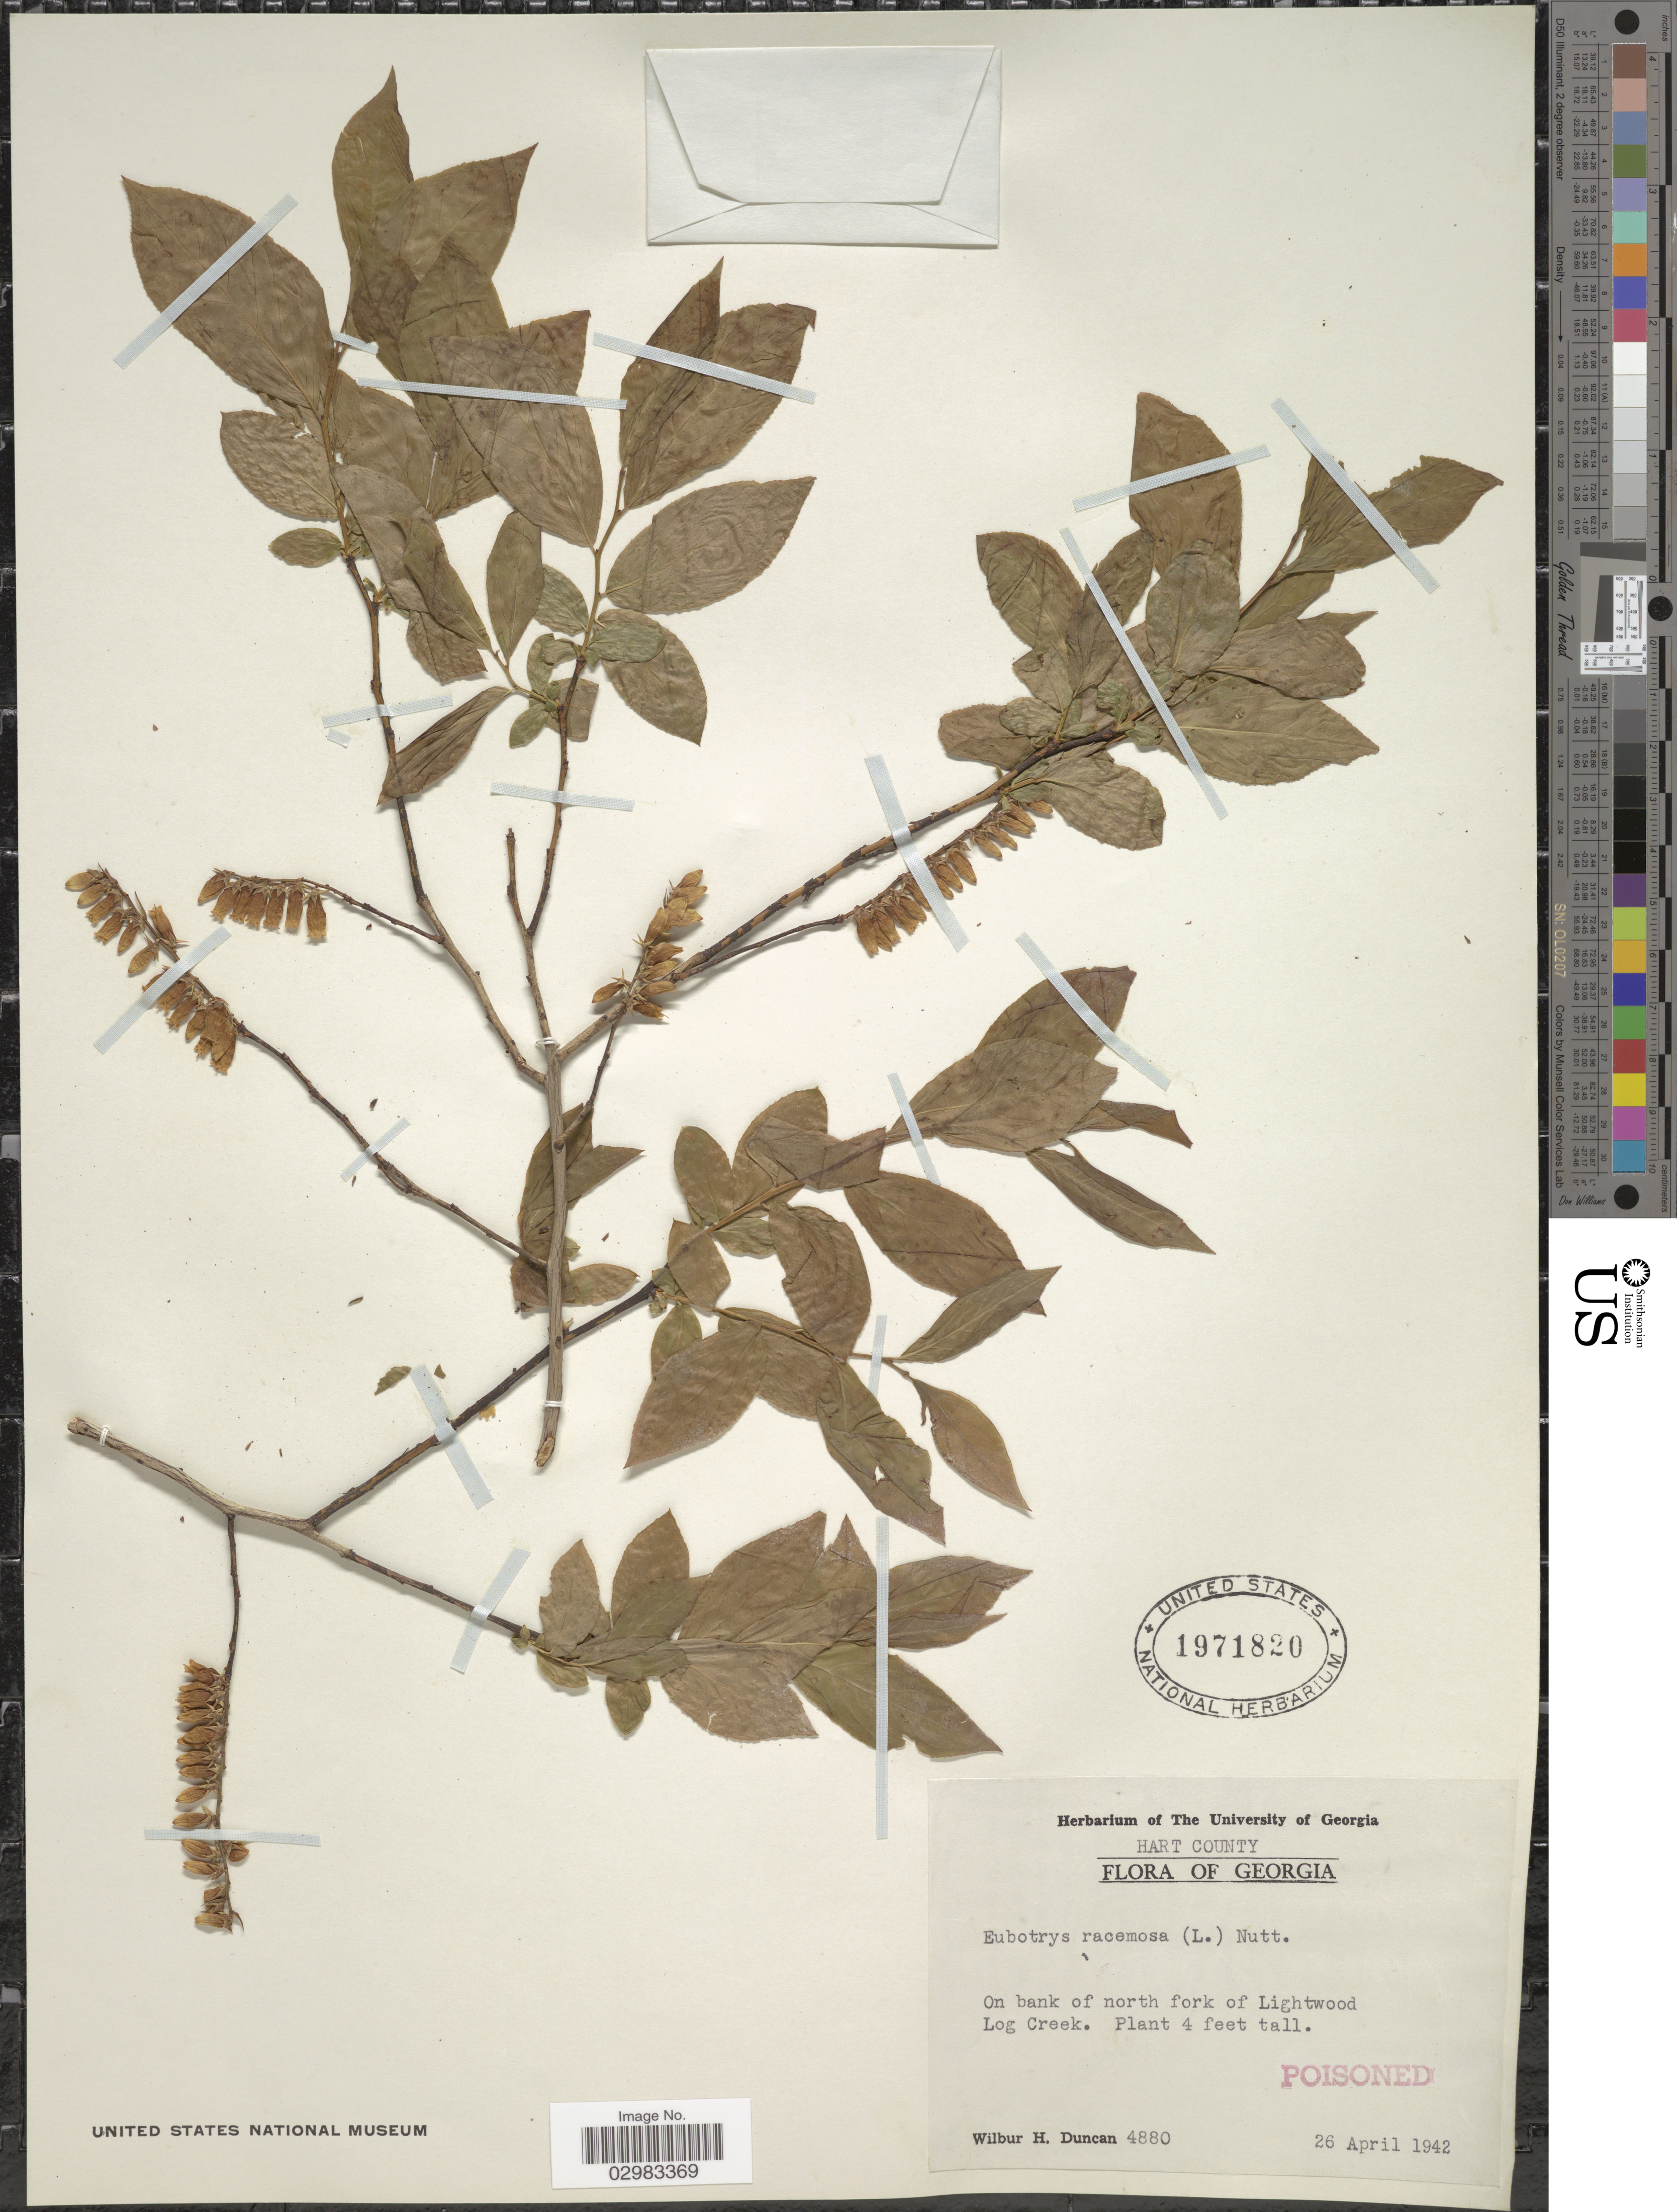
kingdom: Plantae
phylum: Tracheophyta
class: Magnoliopsida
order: Ericales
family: Ericaceae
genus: Leucothoe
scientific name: Leucothoë racemosa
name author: (L.) A. Gray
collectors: W. H. Duncan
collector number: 4880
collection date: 1942-04-26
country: United States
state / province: Georgia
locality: Hart County. On bank of north fork of Lightwood Log Creek.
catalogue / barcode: US 1971820